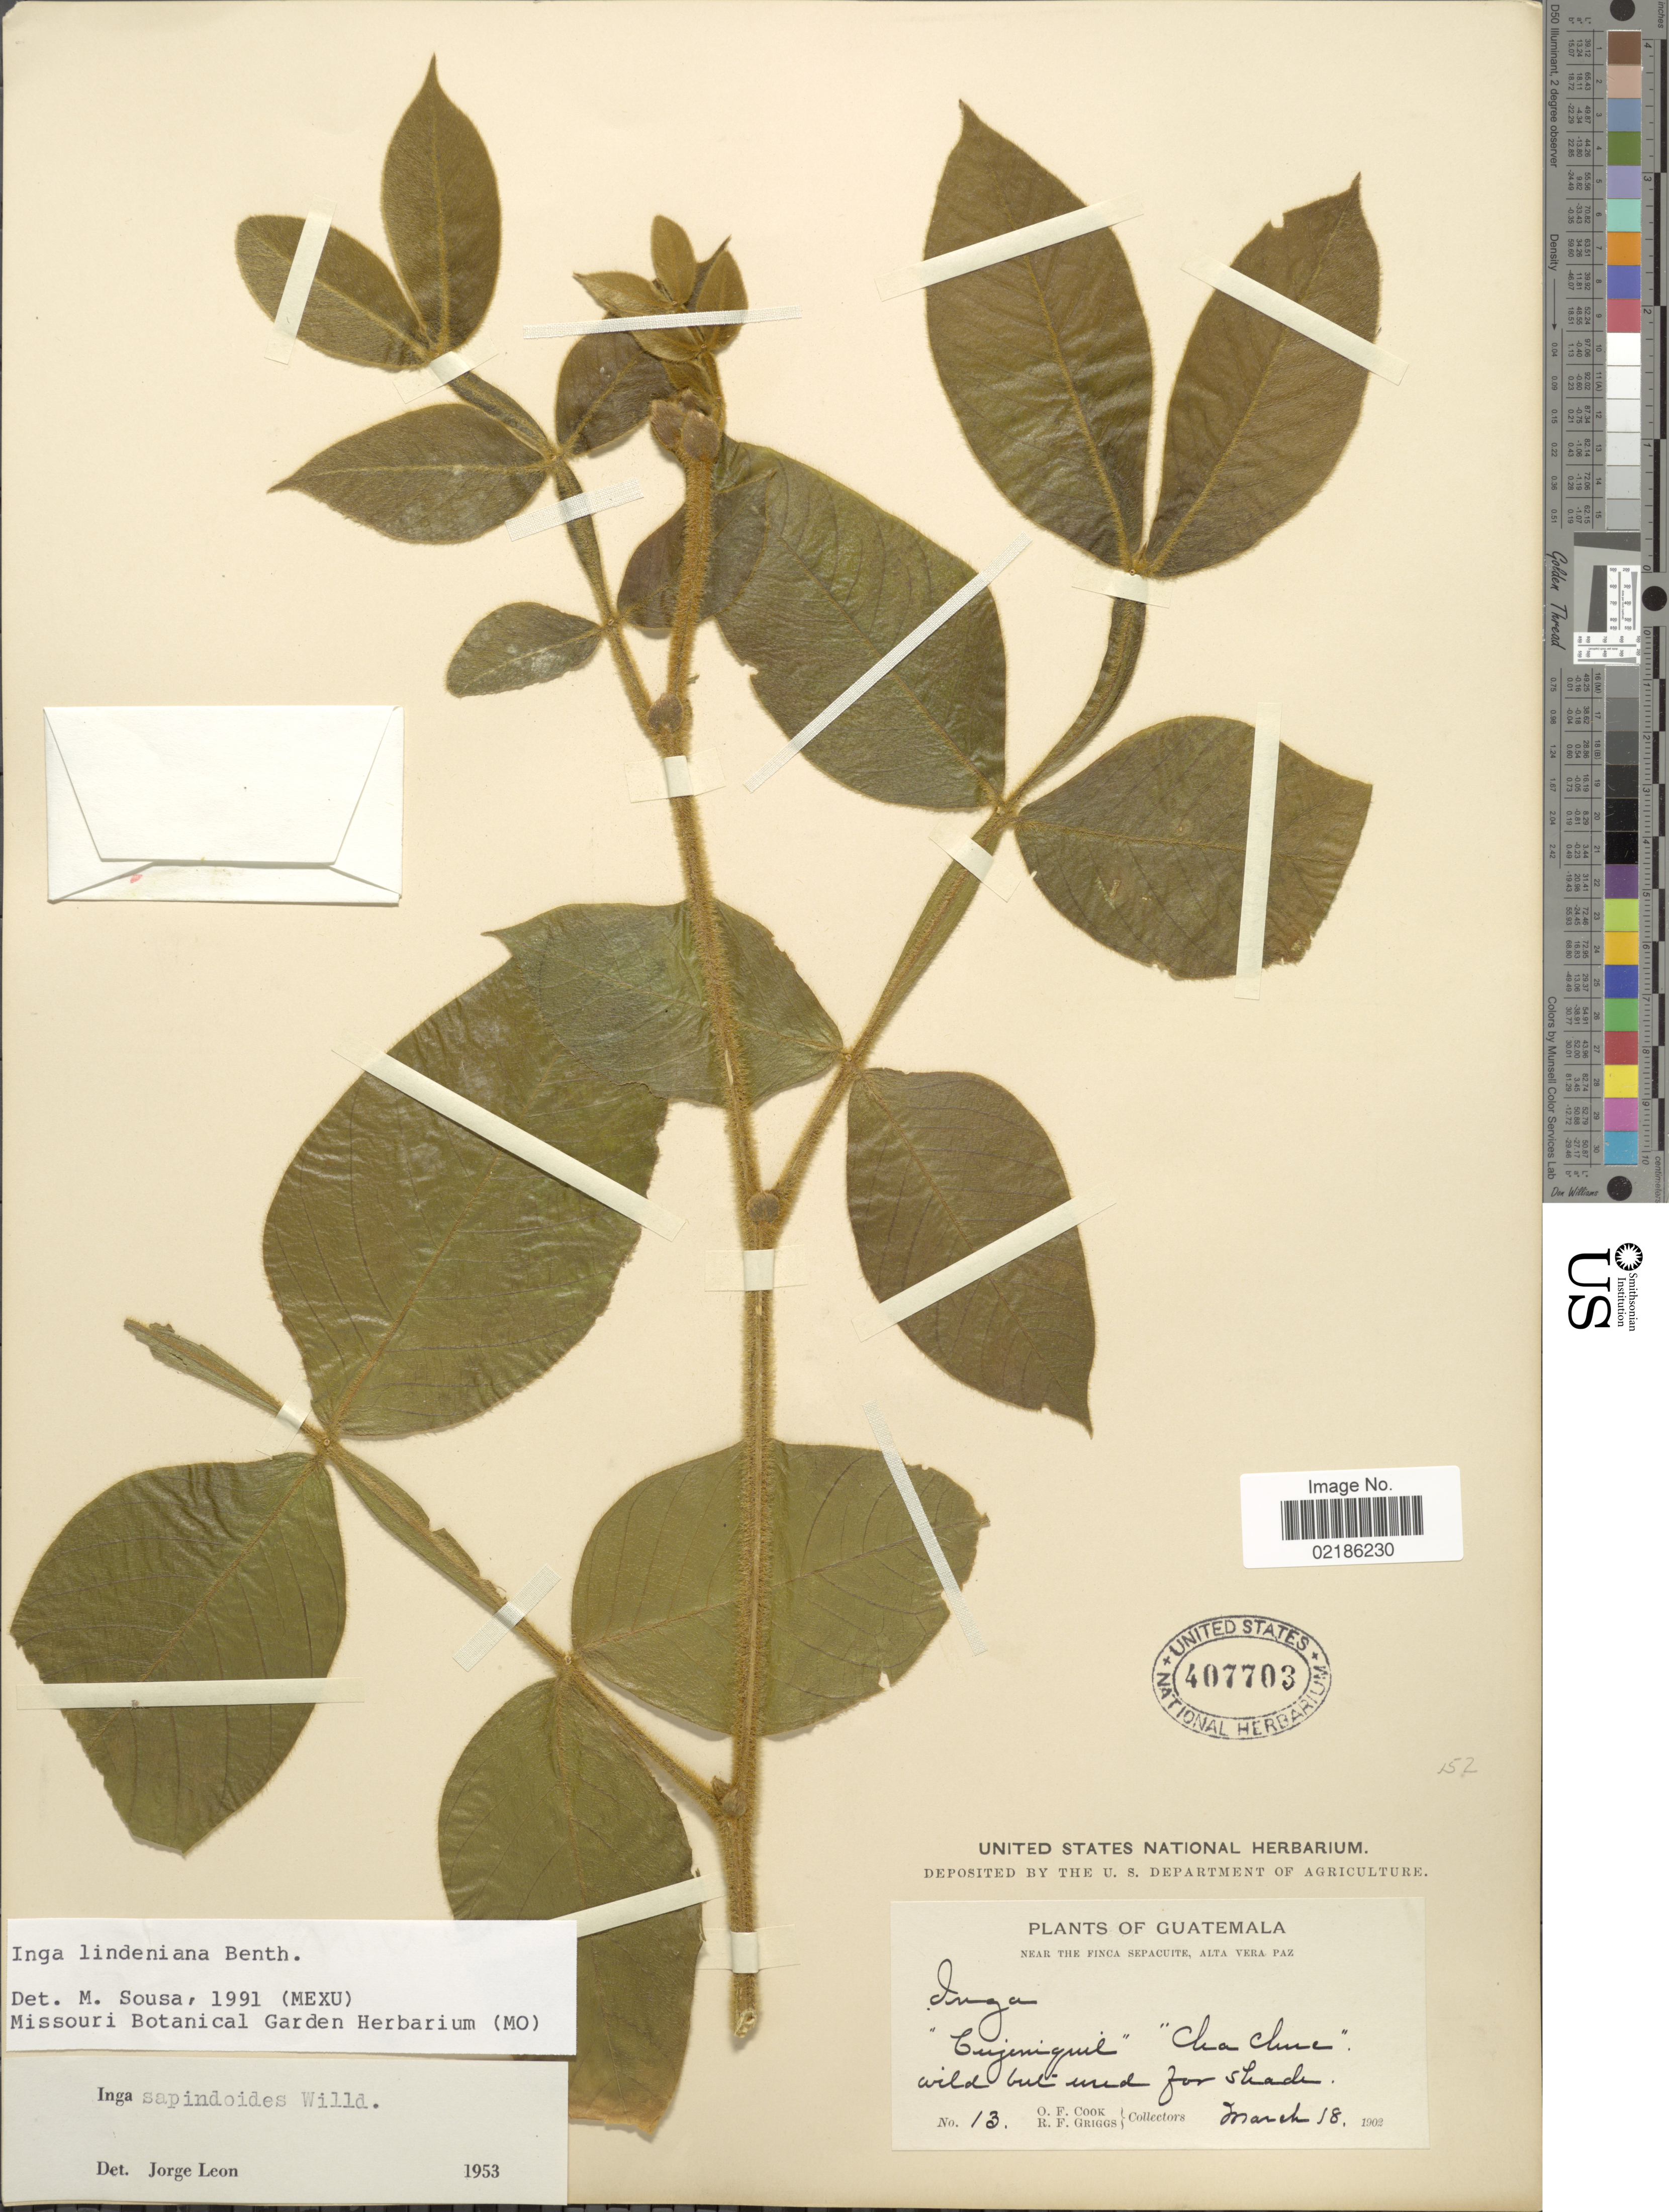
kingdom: Plantae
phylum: Tracheophyta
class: Magnoliopsida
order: Fabales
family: Fabaceae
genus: Inga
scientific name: Inga lindeniana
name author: Benth.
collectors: O. F. Cook & R. F. Griggs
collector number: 13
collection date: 1902-03-18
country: Guatemala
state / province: Alta Verapaz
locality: Near the Finca Sepacuite, Alta Vera Paz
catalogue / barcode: US 407703